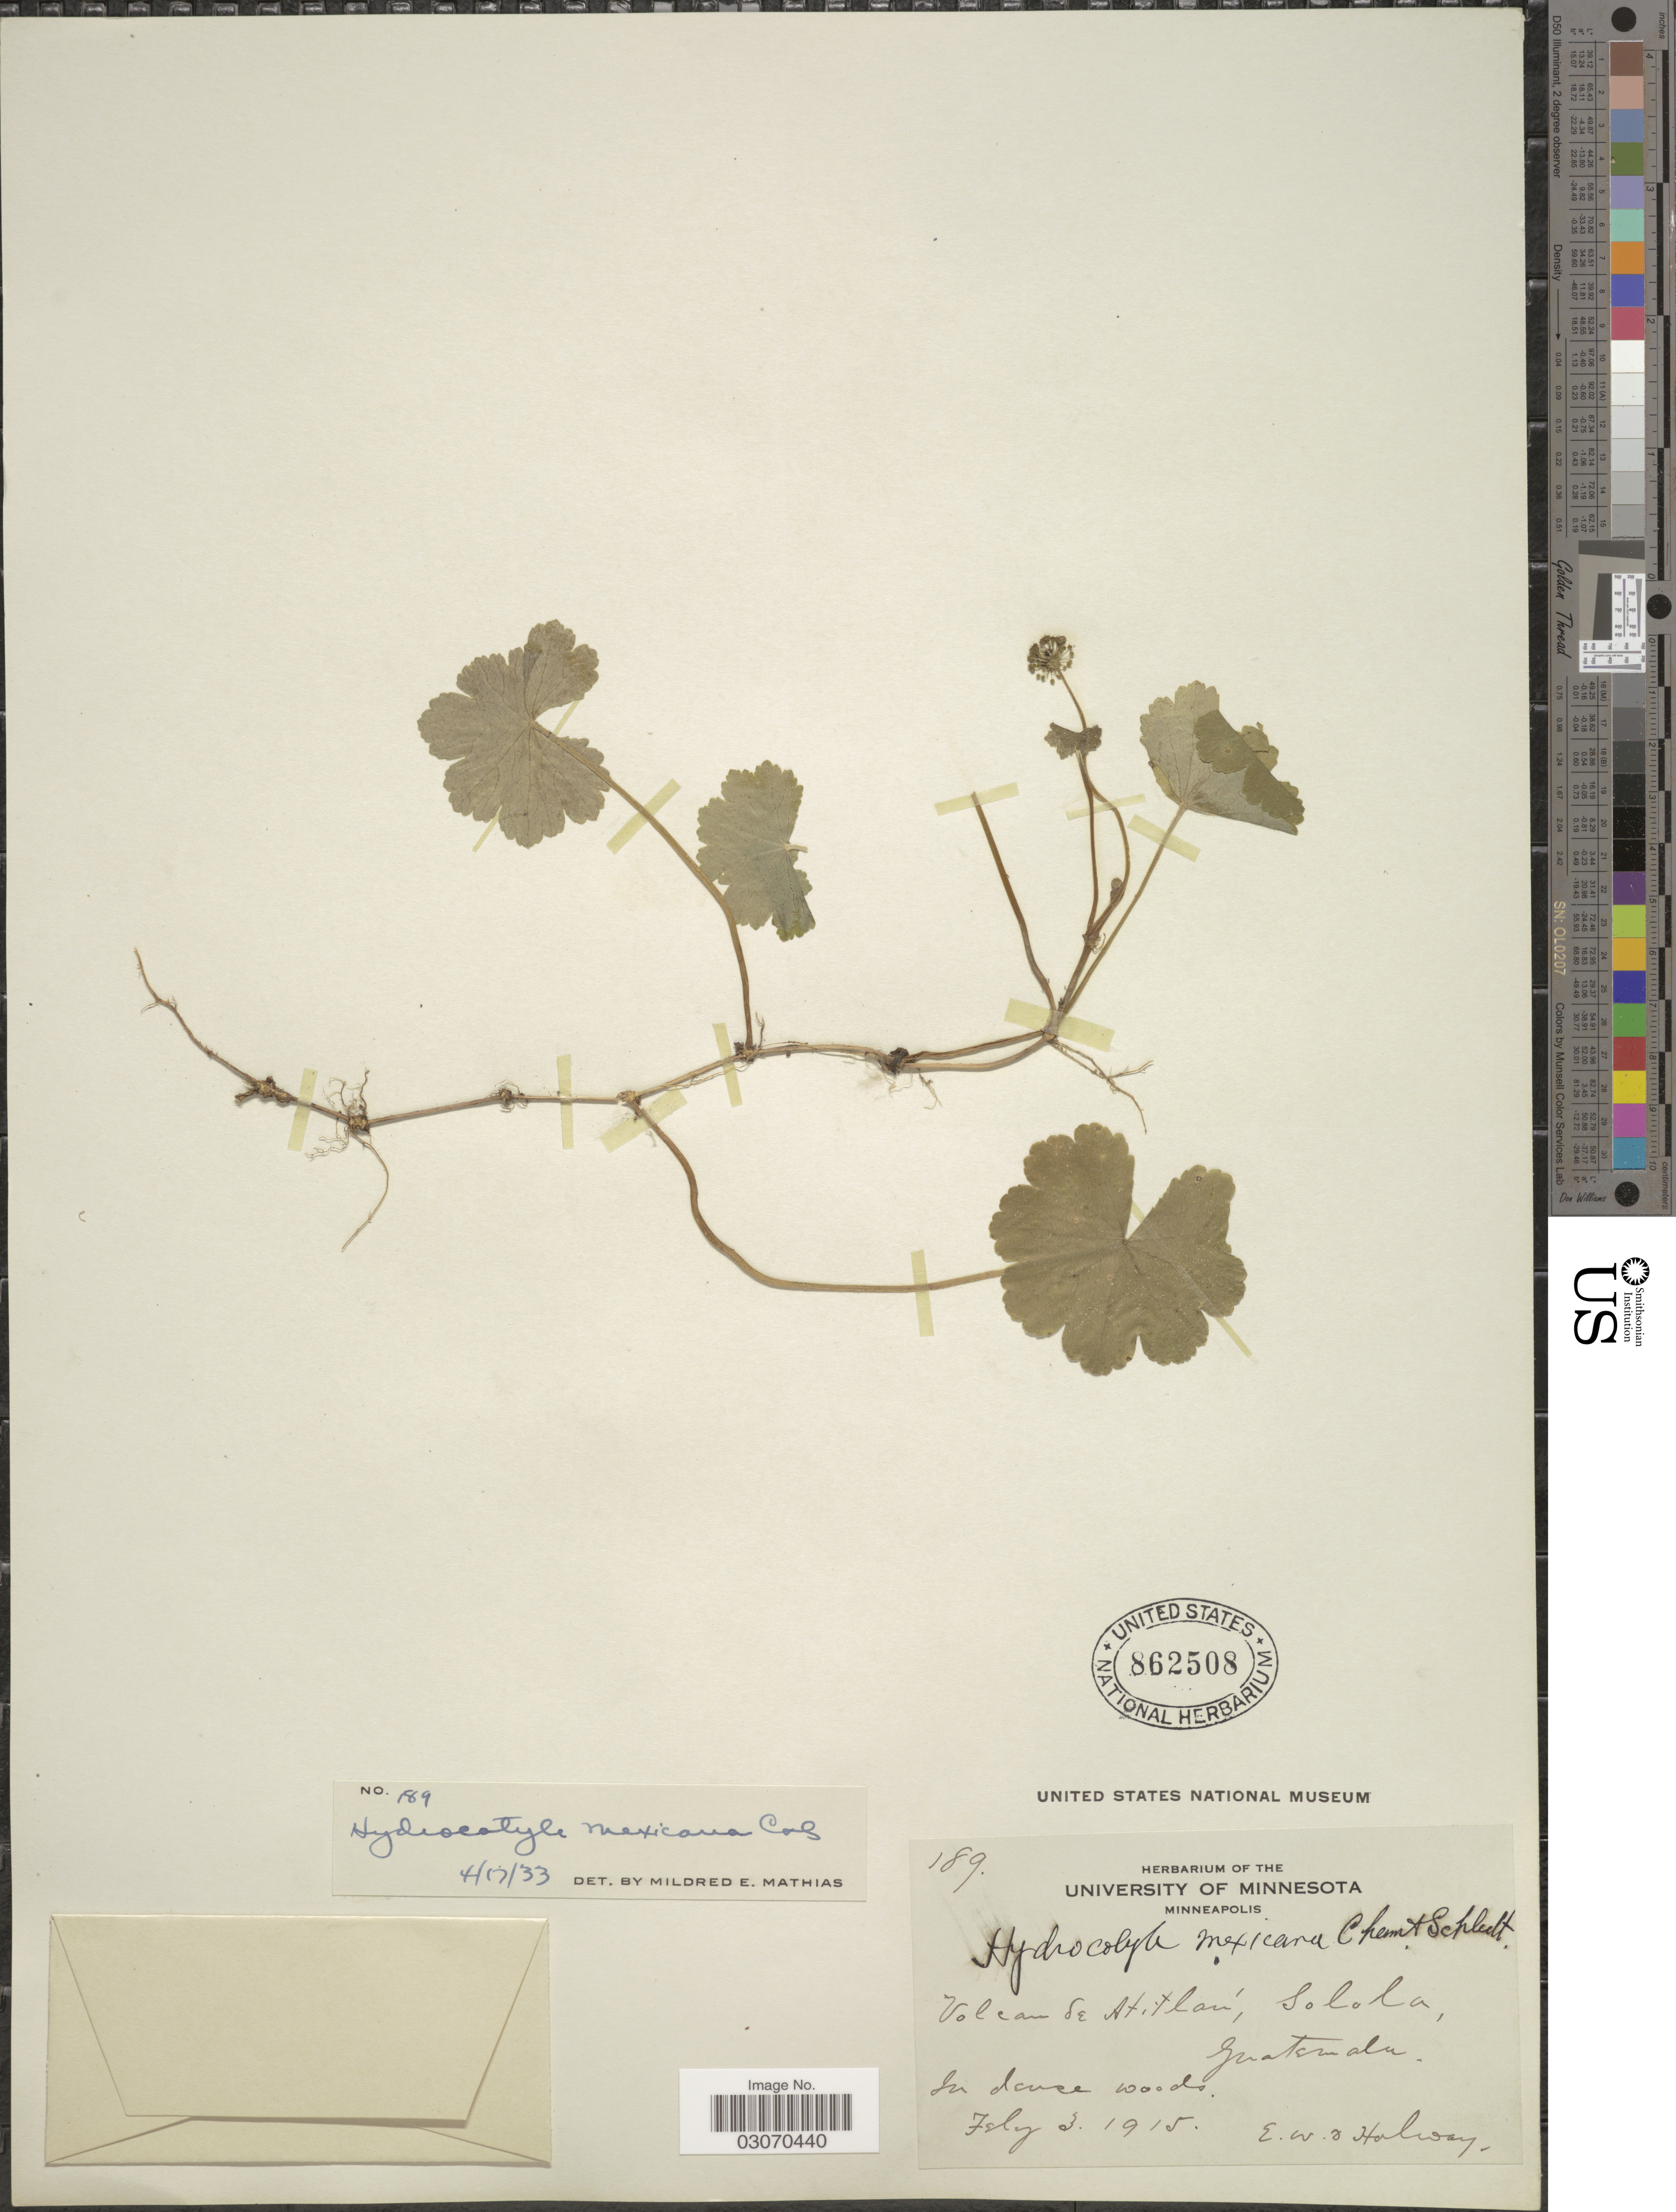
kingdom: Plantae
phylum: Tracheophyta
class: Magnoliopsida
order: Apiales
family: Araliaceae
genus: Hydrocotyle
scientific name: Hydrocotyle mexicana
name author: Schltdl. & Cham.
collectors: E. W. D. Holway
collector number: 189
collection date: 1915-07-03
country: Guatemala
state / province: Sololá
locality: Volcan de Atitlán.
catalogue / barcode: US 862508